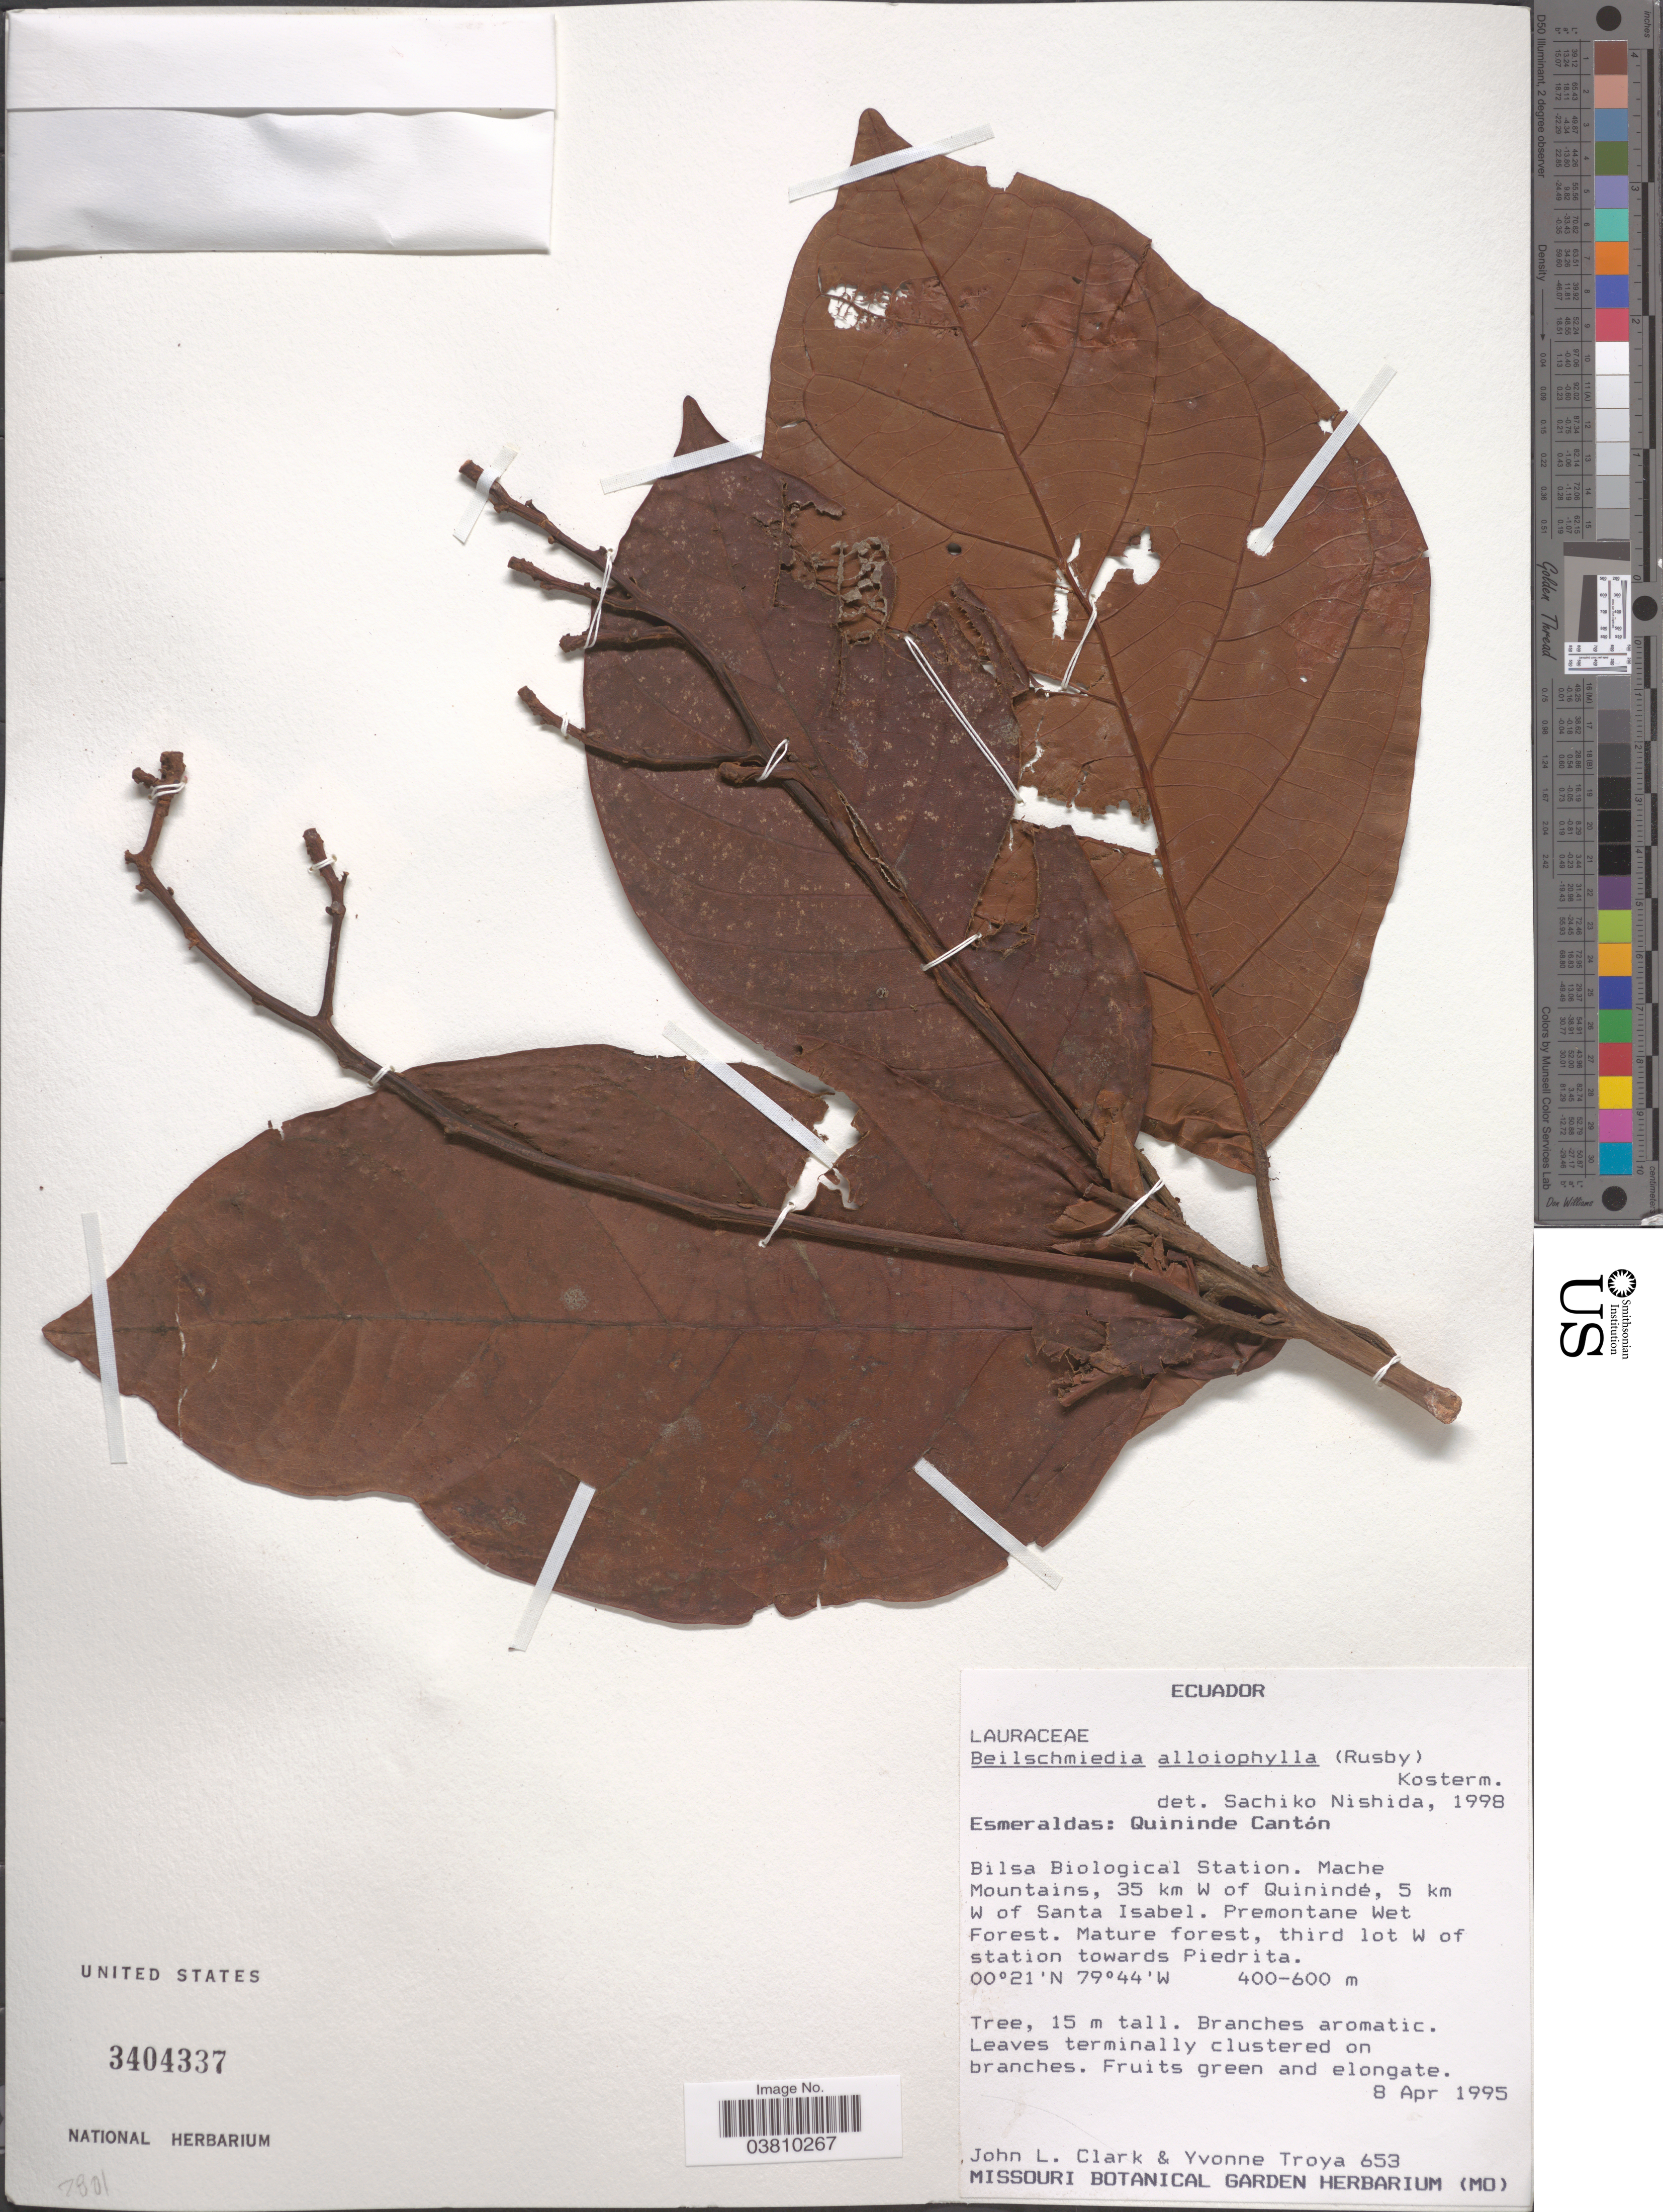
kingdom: Plantae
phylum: Tracheophyta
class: Magnoliopsida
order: Laurales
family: Lauraceae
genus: Beilschmiedia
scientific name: Beilschmiedia alloiophylla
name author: (Rusby) Kosterm.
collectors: J. L. Clark & Y. Troya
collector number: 653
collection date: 1995-04-08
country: Ecuador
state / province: Esmeraldas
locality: Quininde Cantón. Bilsa Biological Station. Mache Mountains, 35 km W of Quinindé, 5 km W of Santa Isabel. Third lot W of station towards Piedrita.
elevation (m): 400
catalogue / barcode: US 3404337